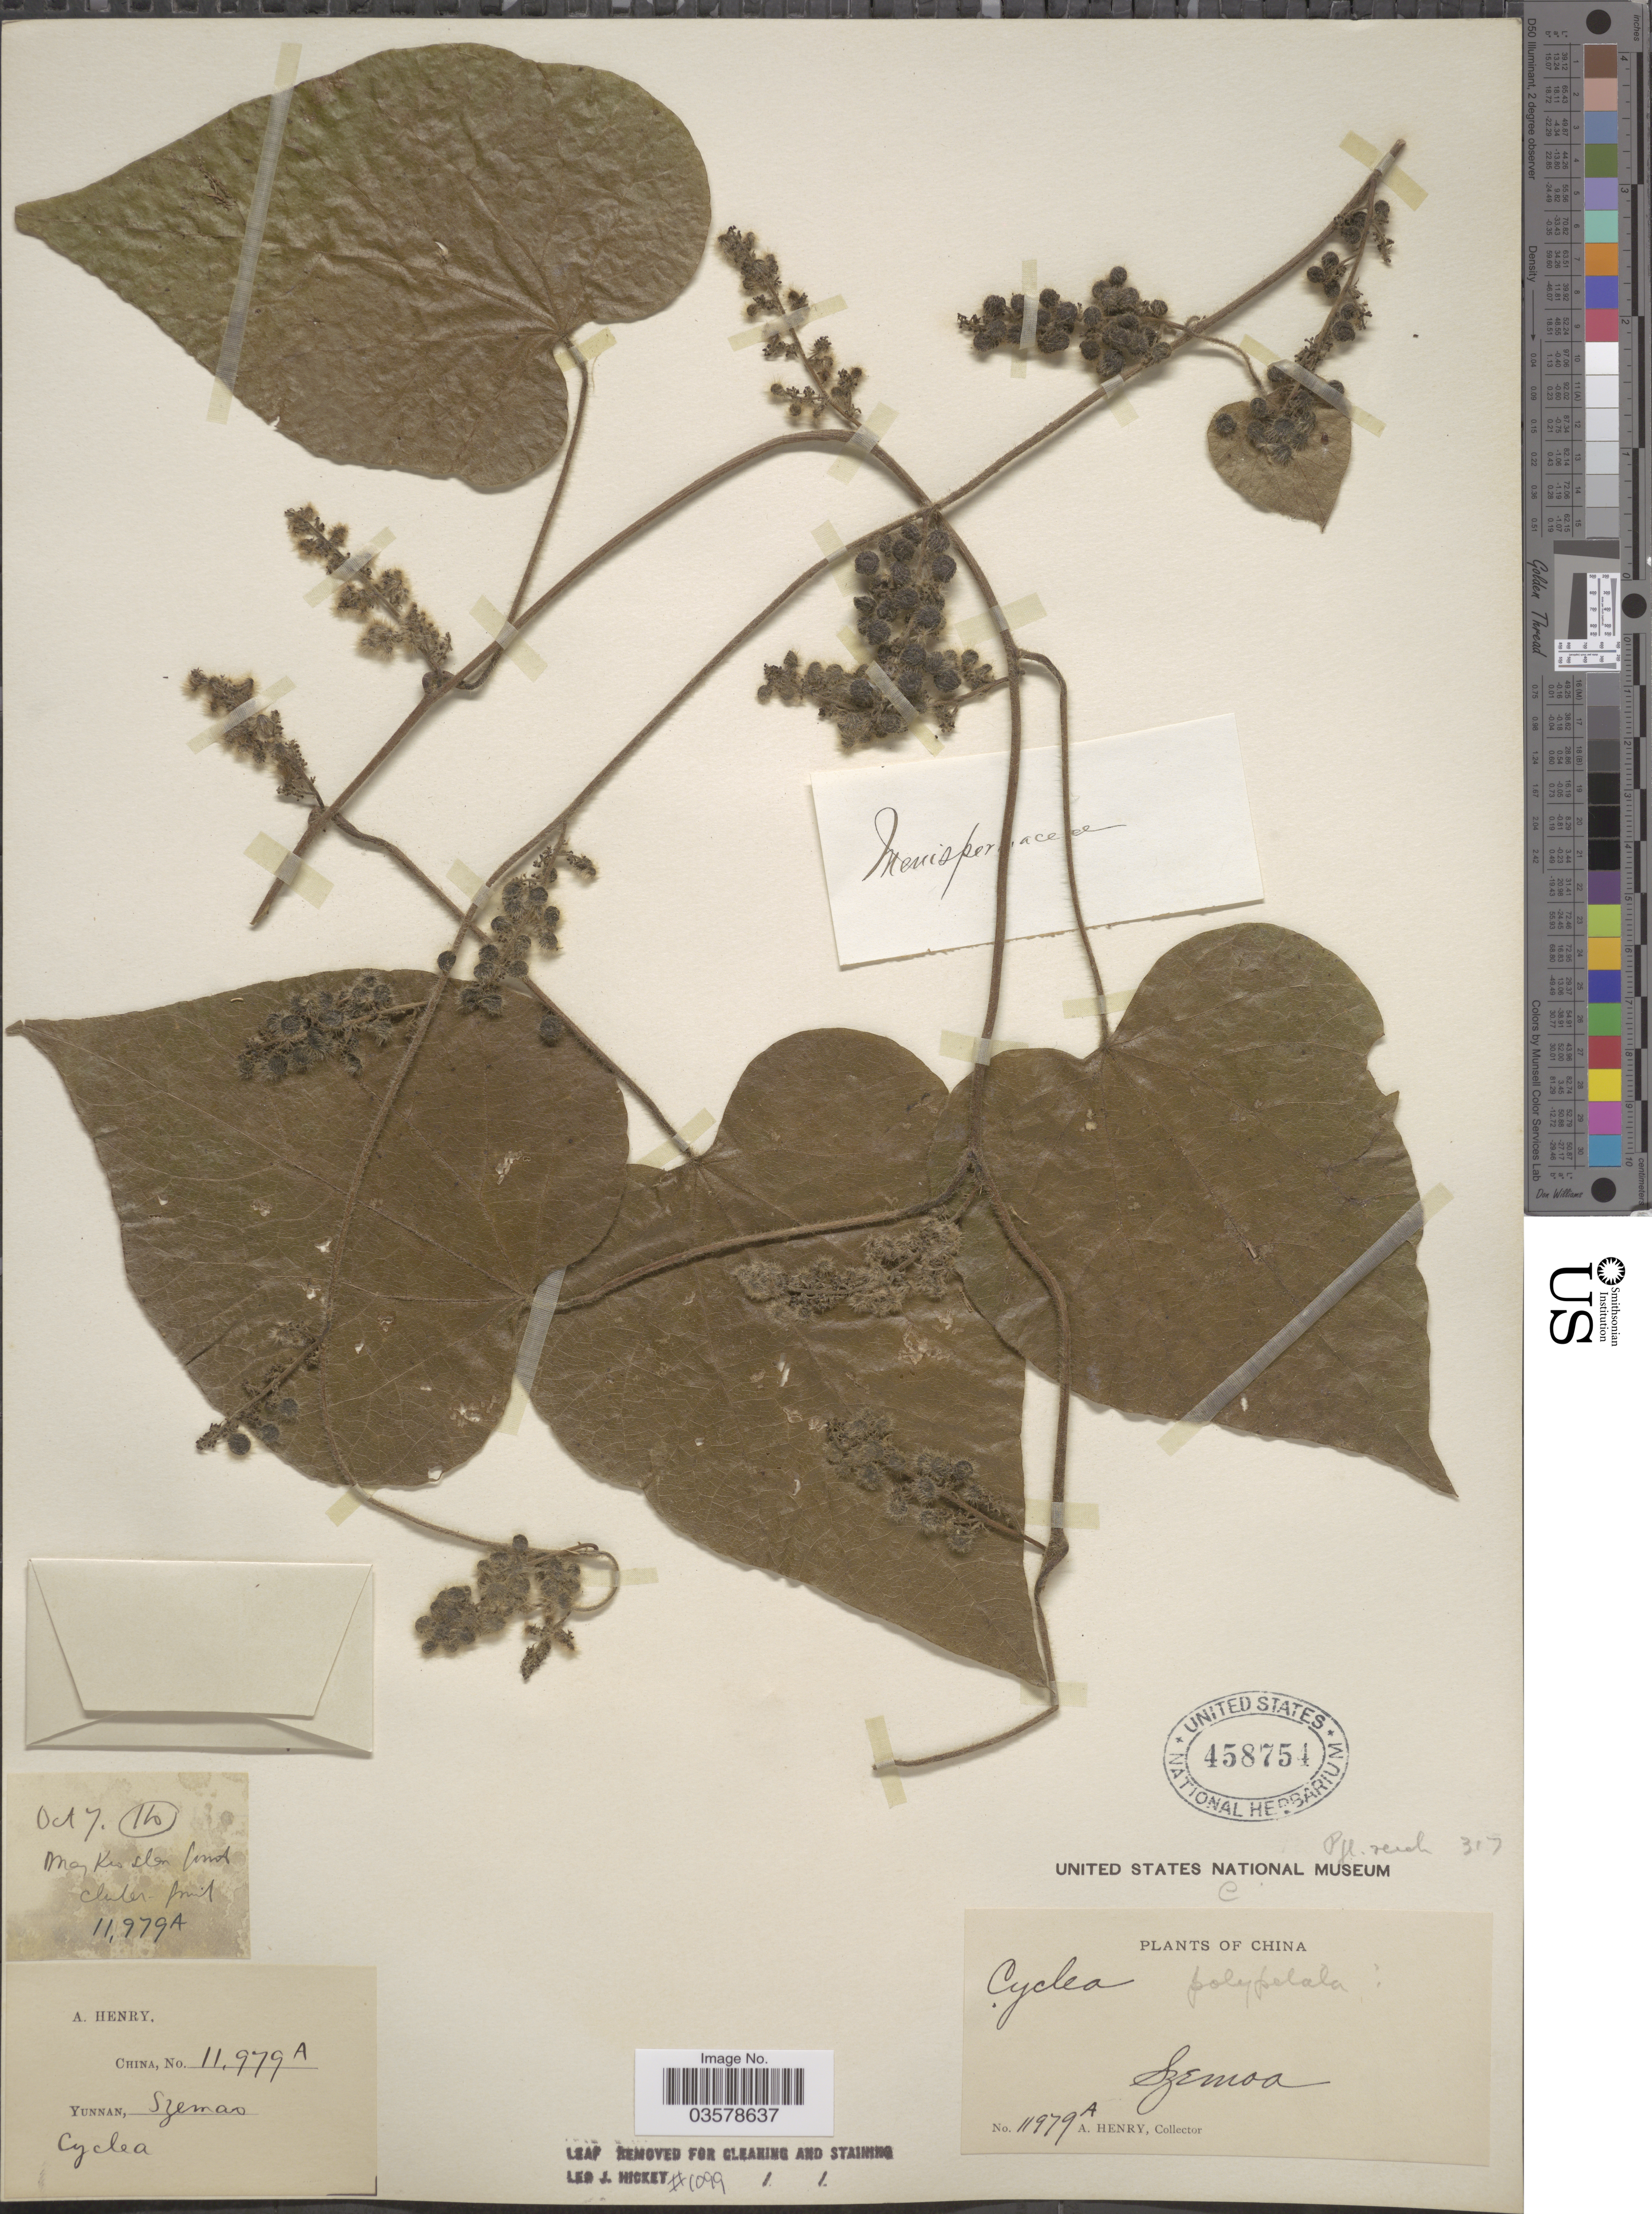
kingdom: Plantae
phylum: Tracheophyta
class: Magnoliopsida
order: Ranunculales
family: Menispermaceae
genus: Cyclea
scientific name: Cyclea polypetala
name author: Dunn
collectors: A. Henry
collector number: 11979 A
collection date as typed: Transcribed d/m/y: /10/7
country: China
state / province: Yunnan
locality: Szemoa.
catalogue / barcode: US 458754